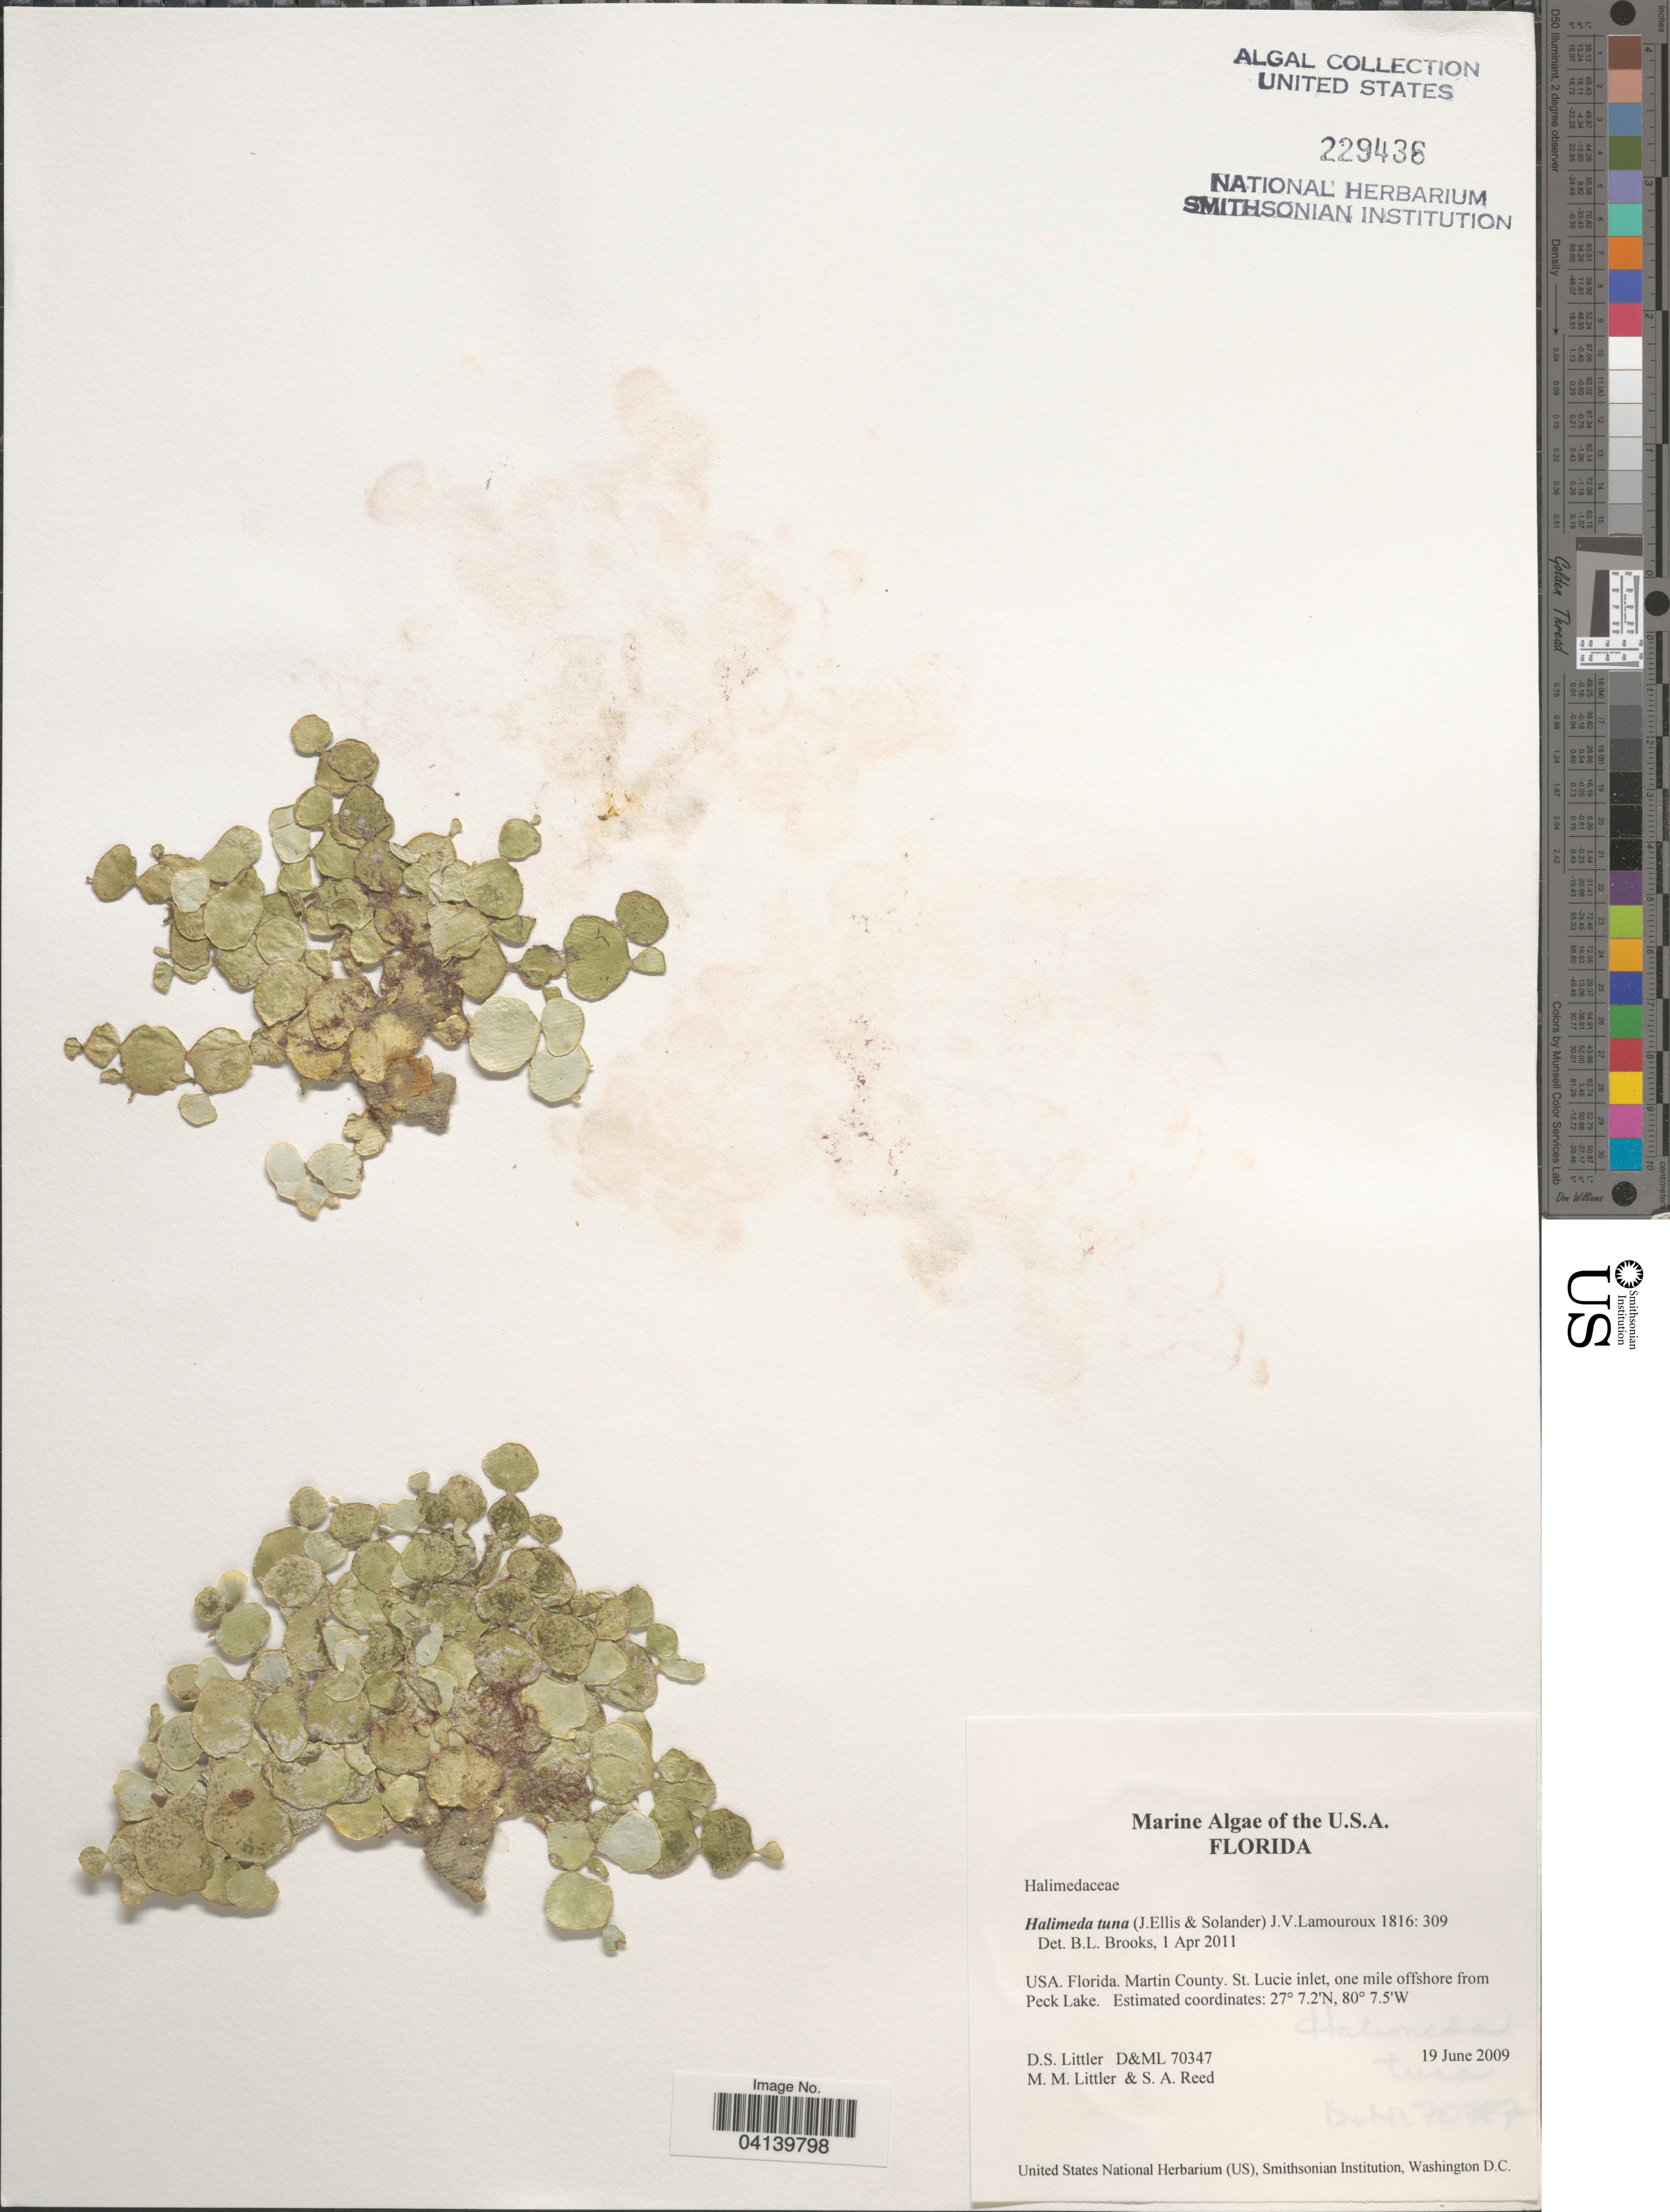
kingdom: Plantae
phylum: Chlorophyta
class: Ulvophyceae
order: Bryopsidales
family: Halimedaceae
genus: Halimeda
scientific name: Halimeda tuna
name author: (J. Ellis & Sol.) J.V.Lamouroux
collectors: D. S. Littler & S. Reed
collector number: D&ML 70347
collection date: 2009-06-19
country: United States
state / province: Florida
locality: Martin County. St. Lucie inlet, one mile offshore from Peck Lake.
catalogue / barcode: US 229436